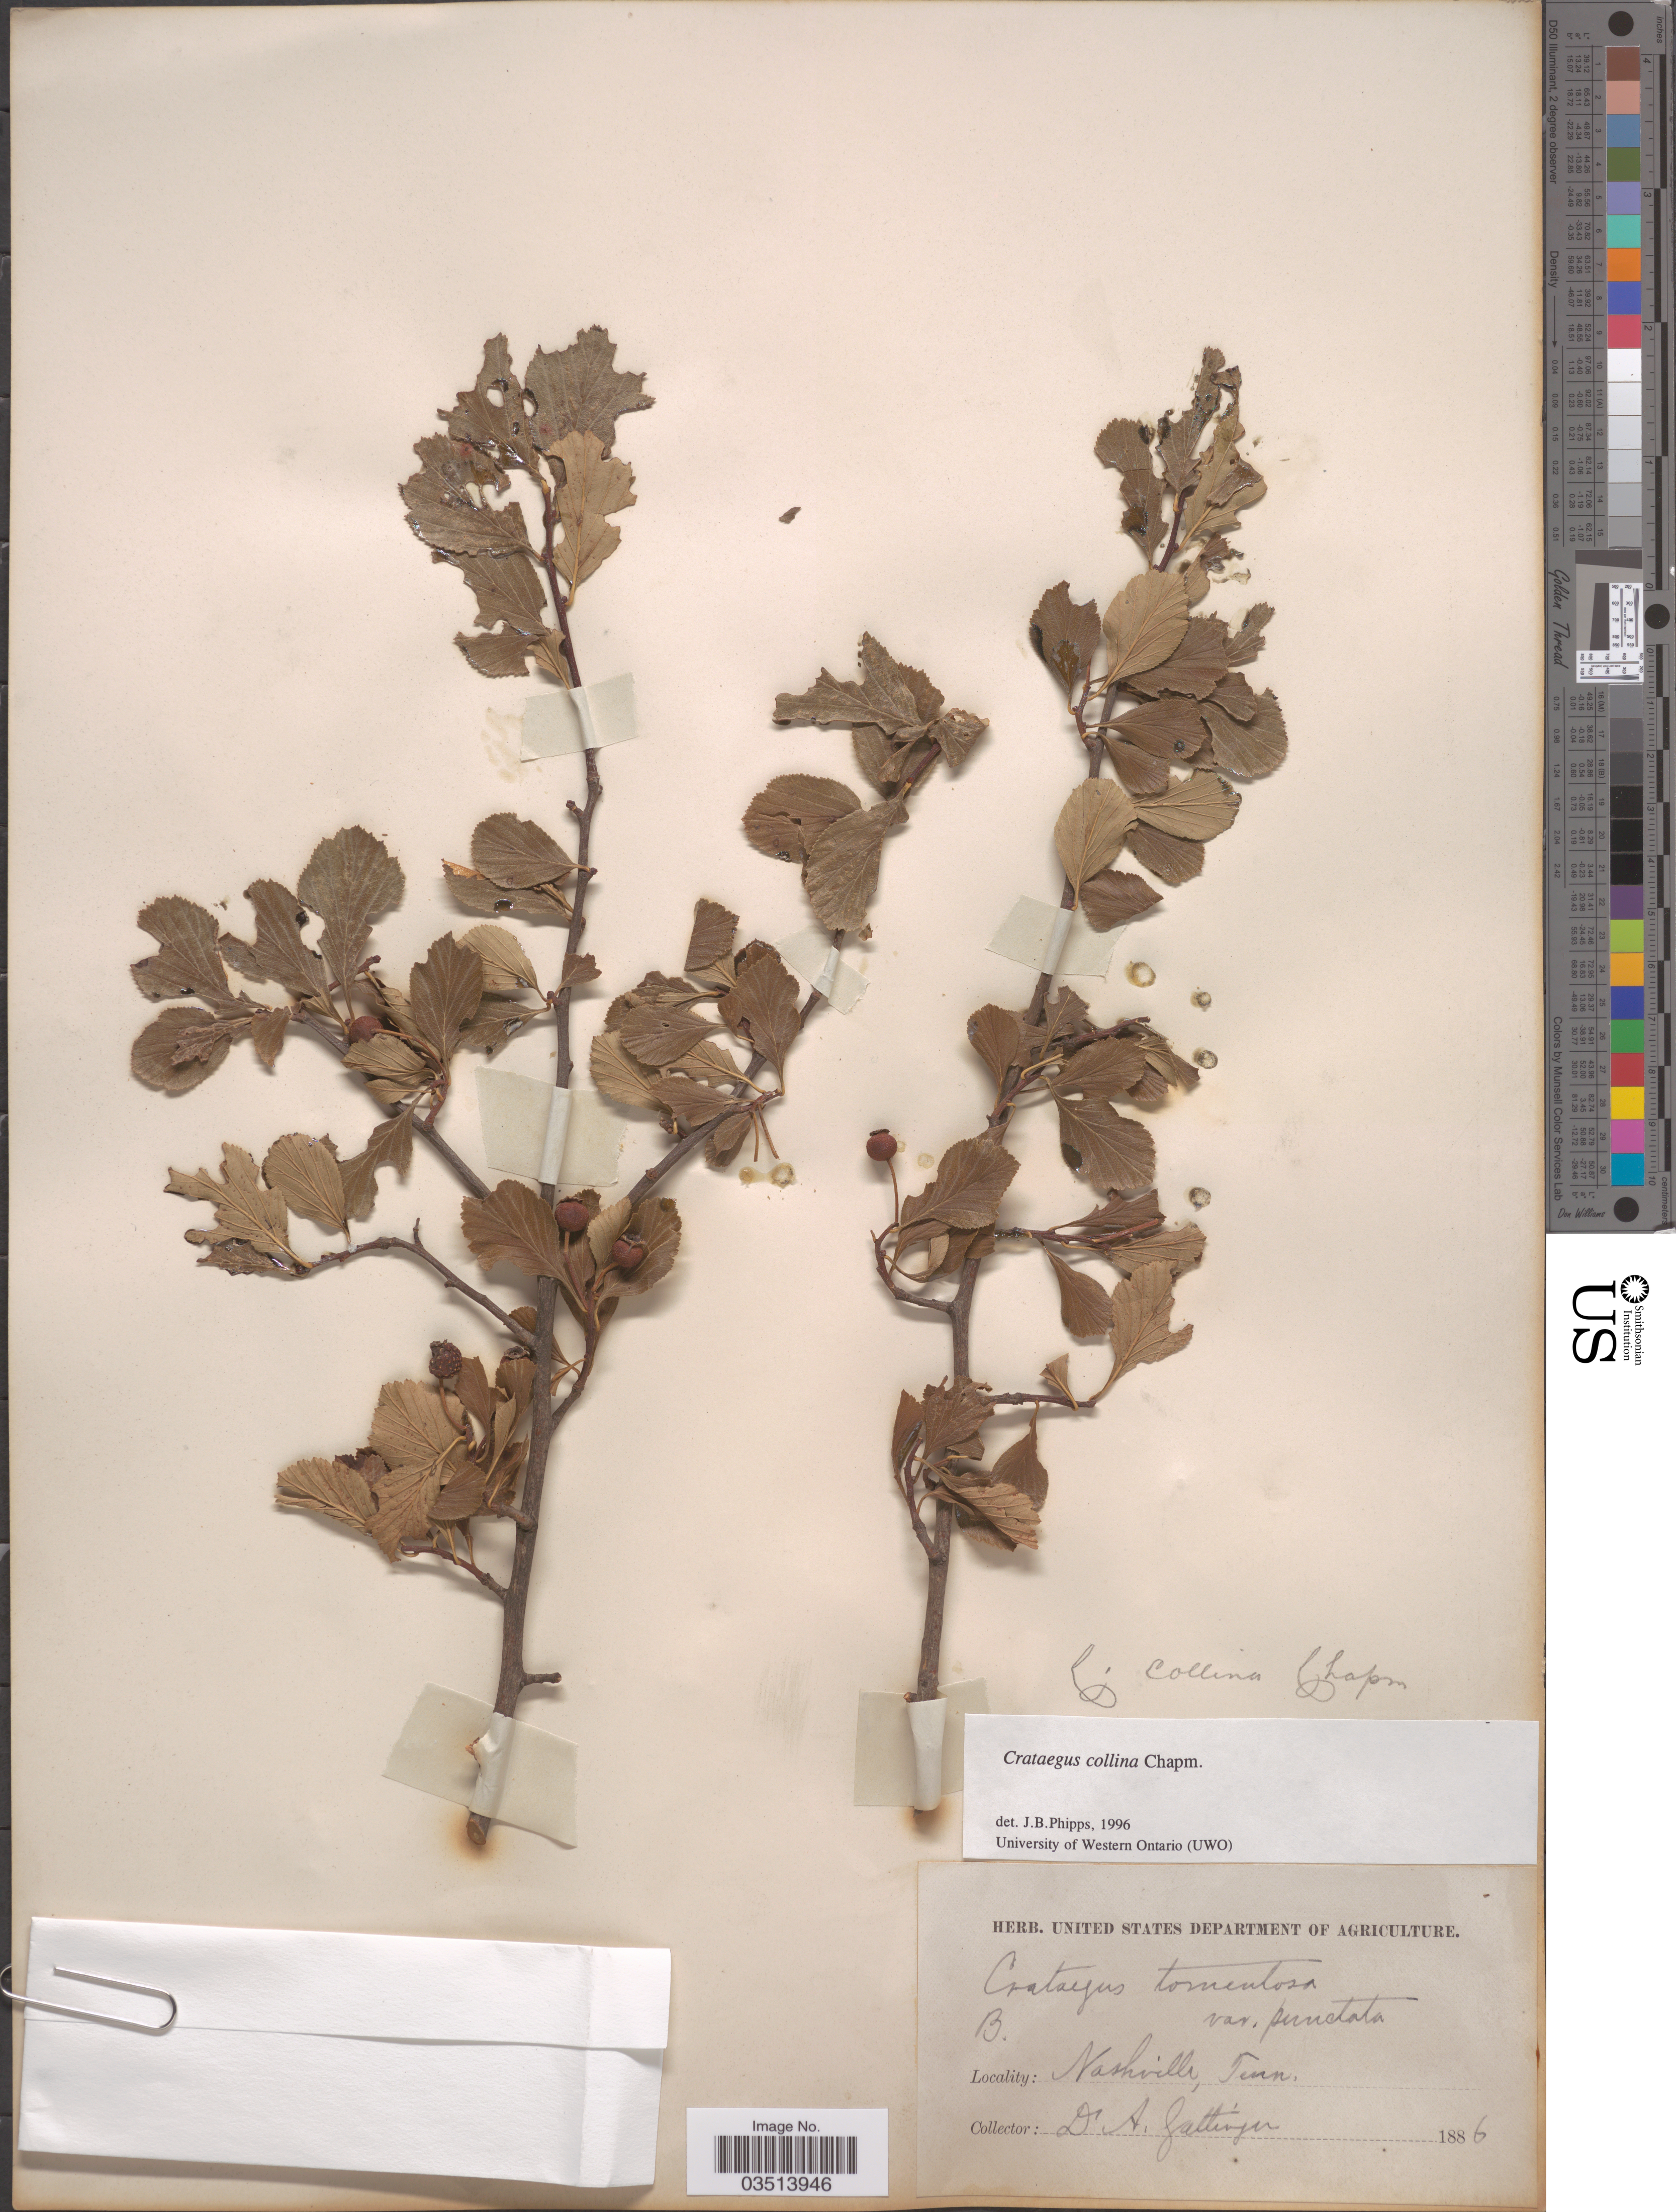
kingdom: Plantae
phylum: Tracheophyta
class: Magnoliopsida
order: Rosales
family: Rosaceae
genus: Crataegus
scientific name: Crataegus collina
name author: Chapm.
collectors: A. Gattinger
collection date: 1886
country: United States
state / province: Tennessee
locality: Nashville.